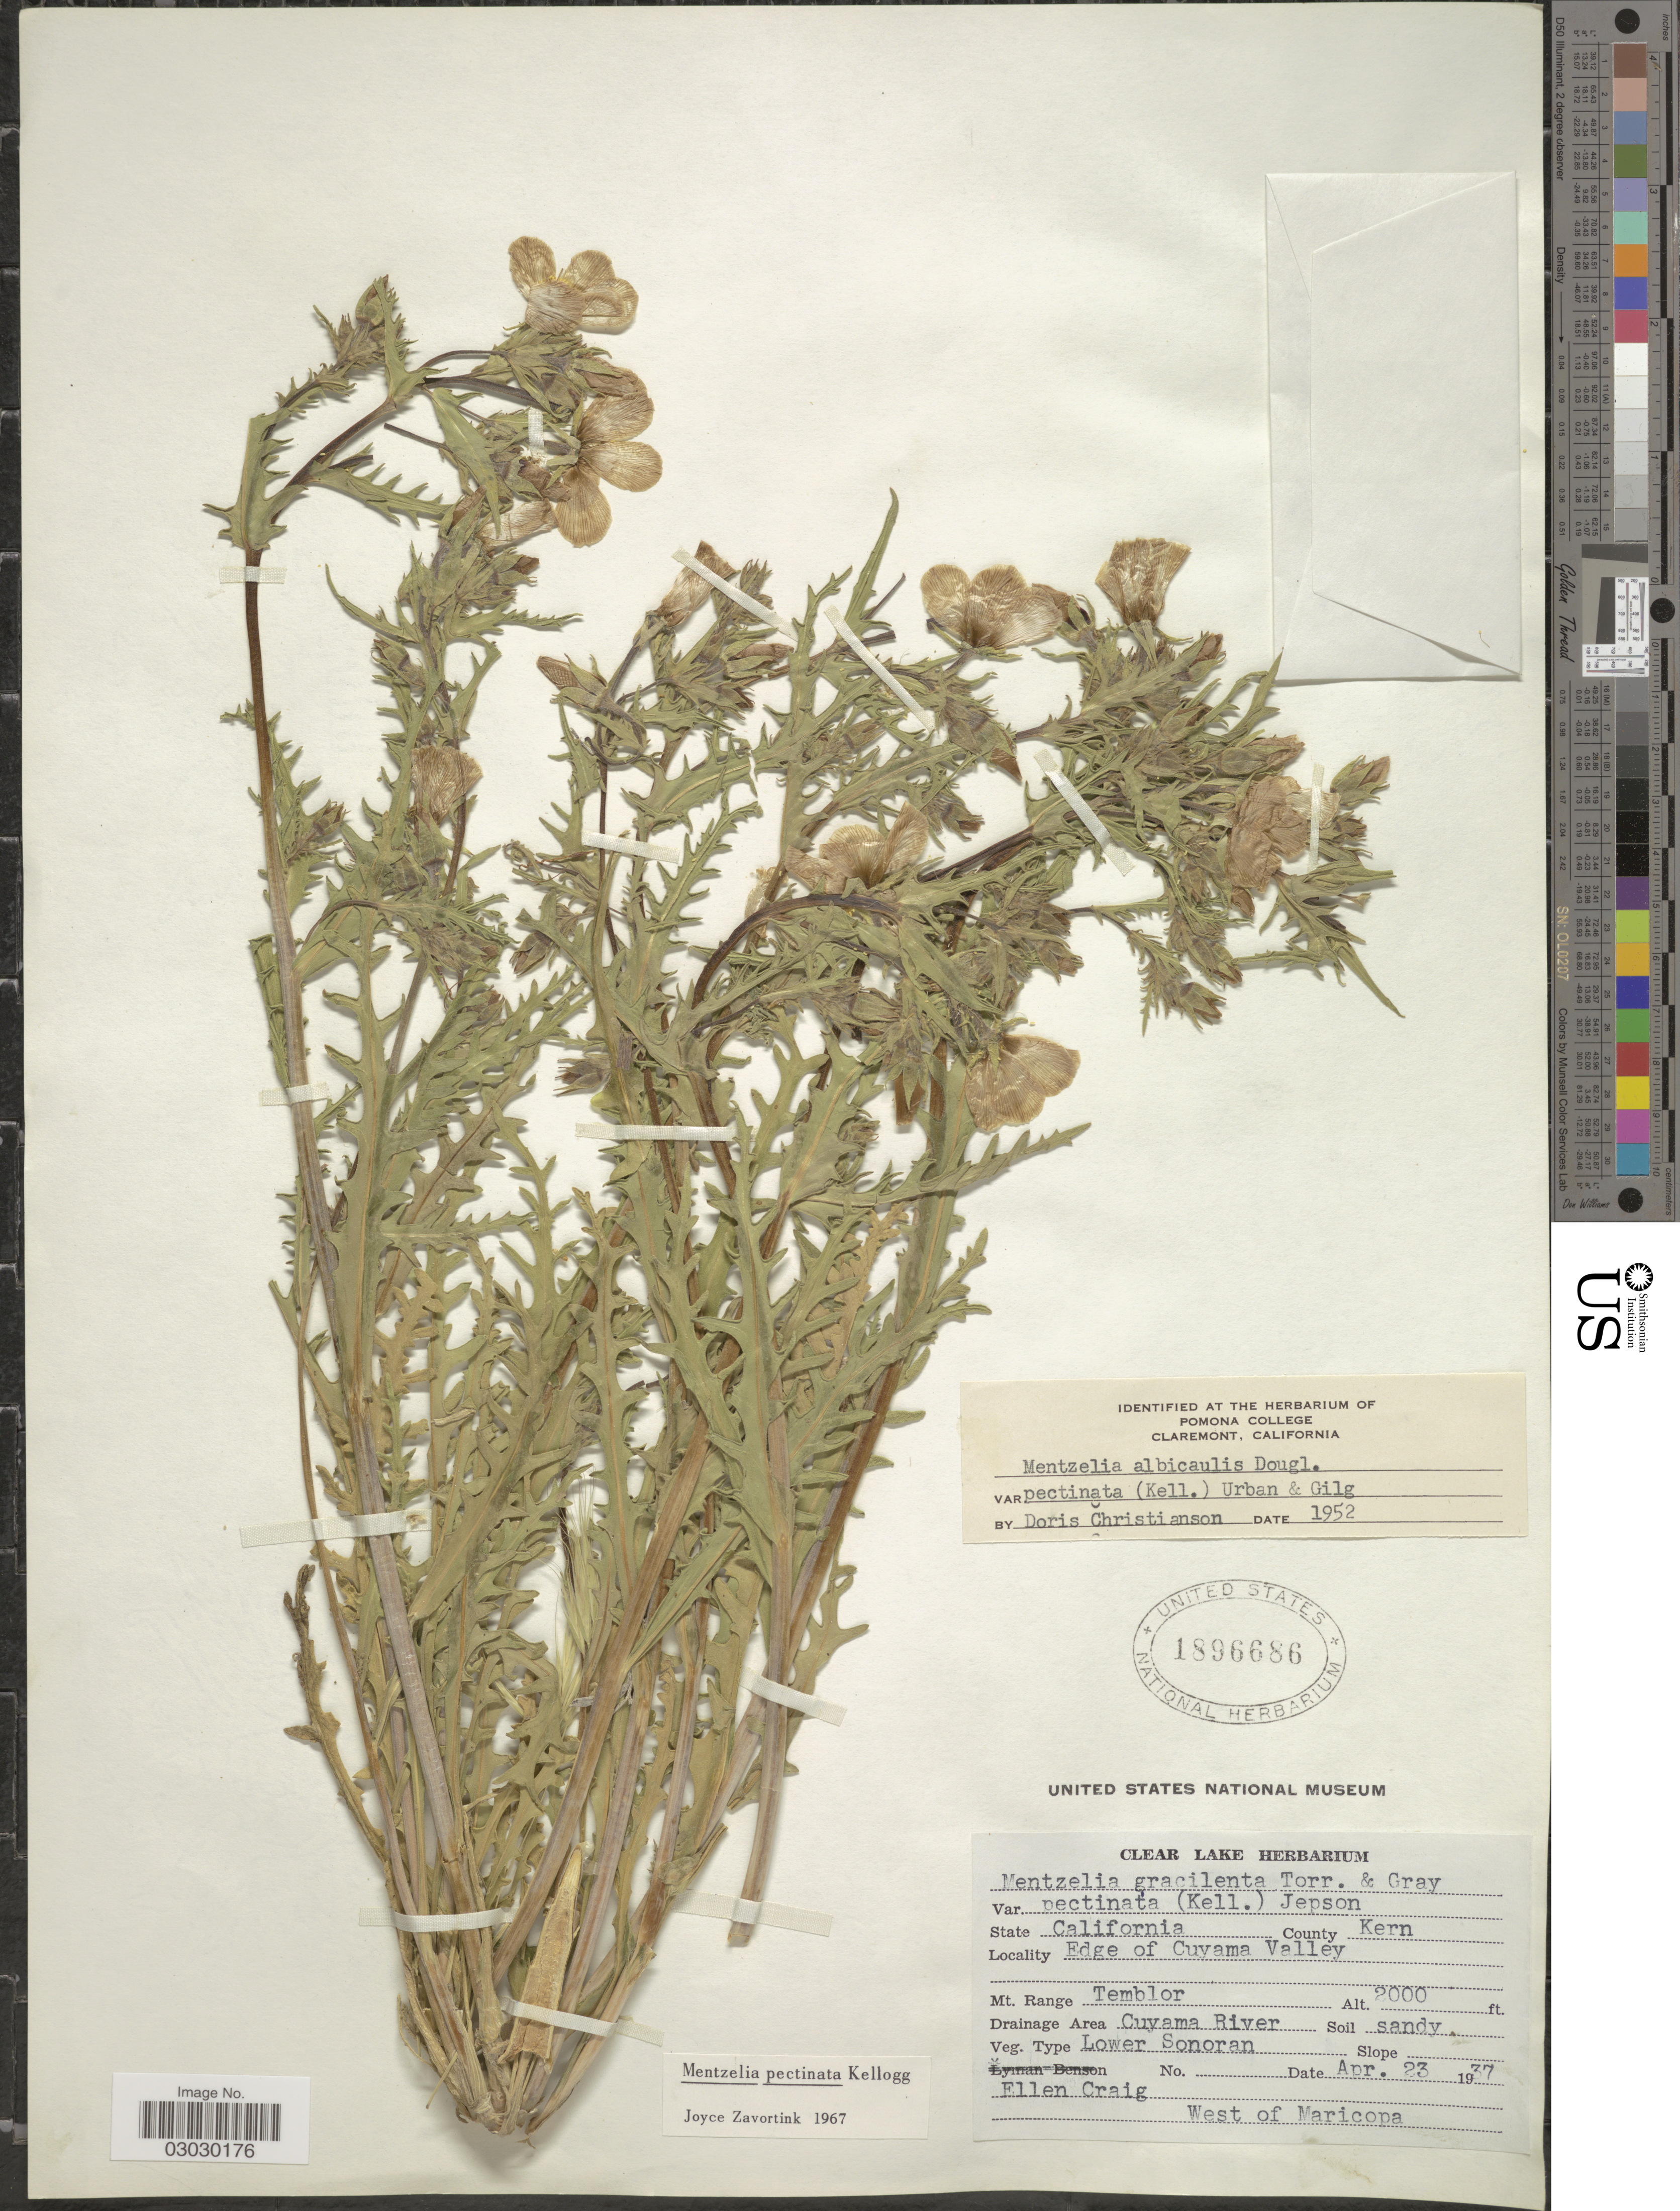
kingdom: Plantae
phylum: Tracheophyta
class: Magnoliopsida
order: Cornales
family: Loasaceae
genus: Mentzelia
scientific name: Mentzelia pectinata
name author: Kellogg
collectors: E. Craig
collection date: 1937-04-23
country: United States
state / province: California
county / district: Kern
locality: County Kern, Edge of Cuyama Valley, Mt. Range Temblor, Drainage Area Cuyama River, West of Maricopa. Veg. Type. Lower Sonoran.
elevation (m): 610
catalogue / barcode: US 1896686